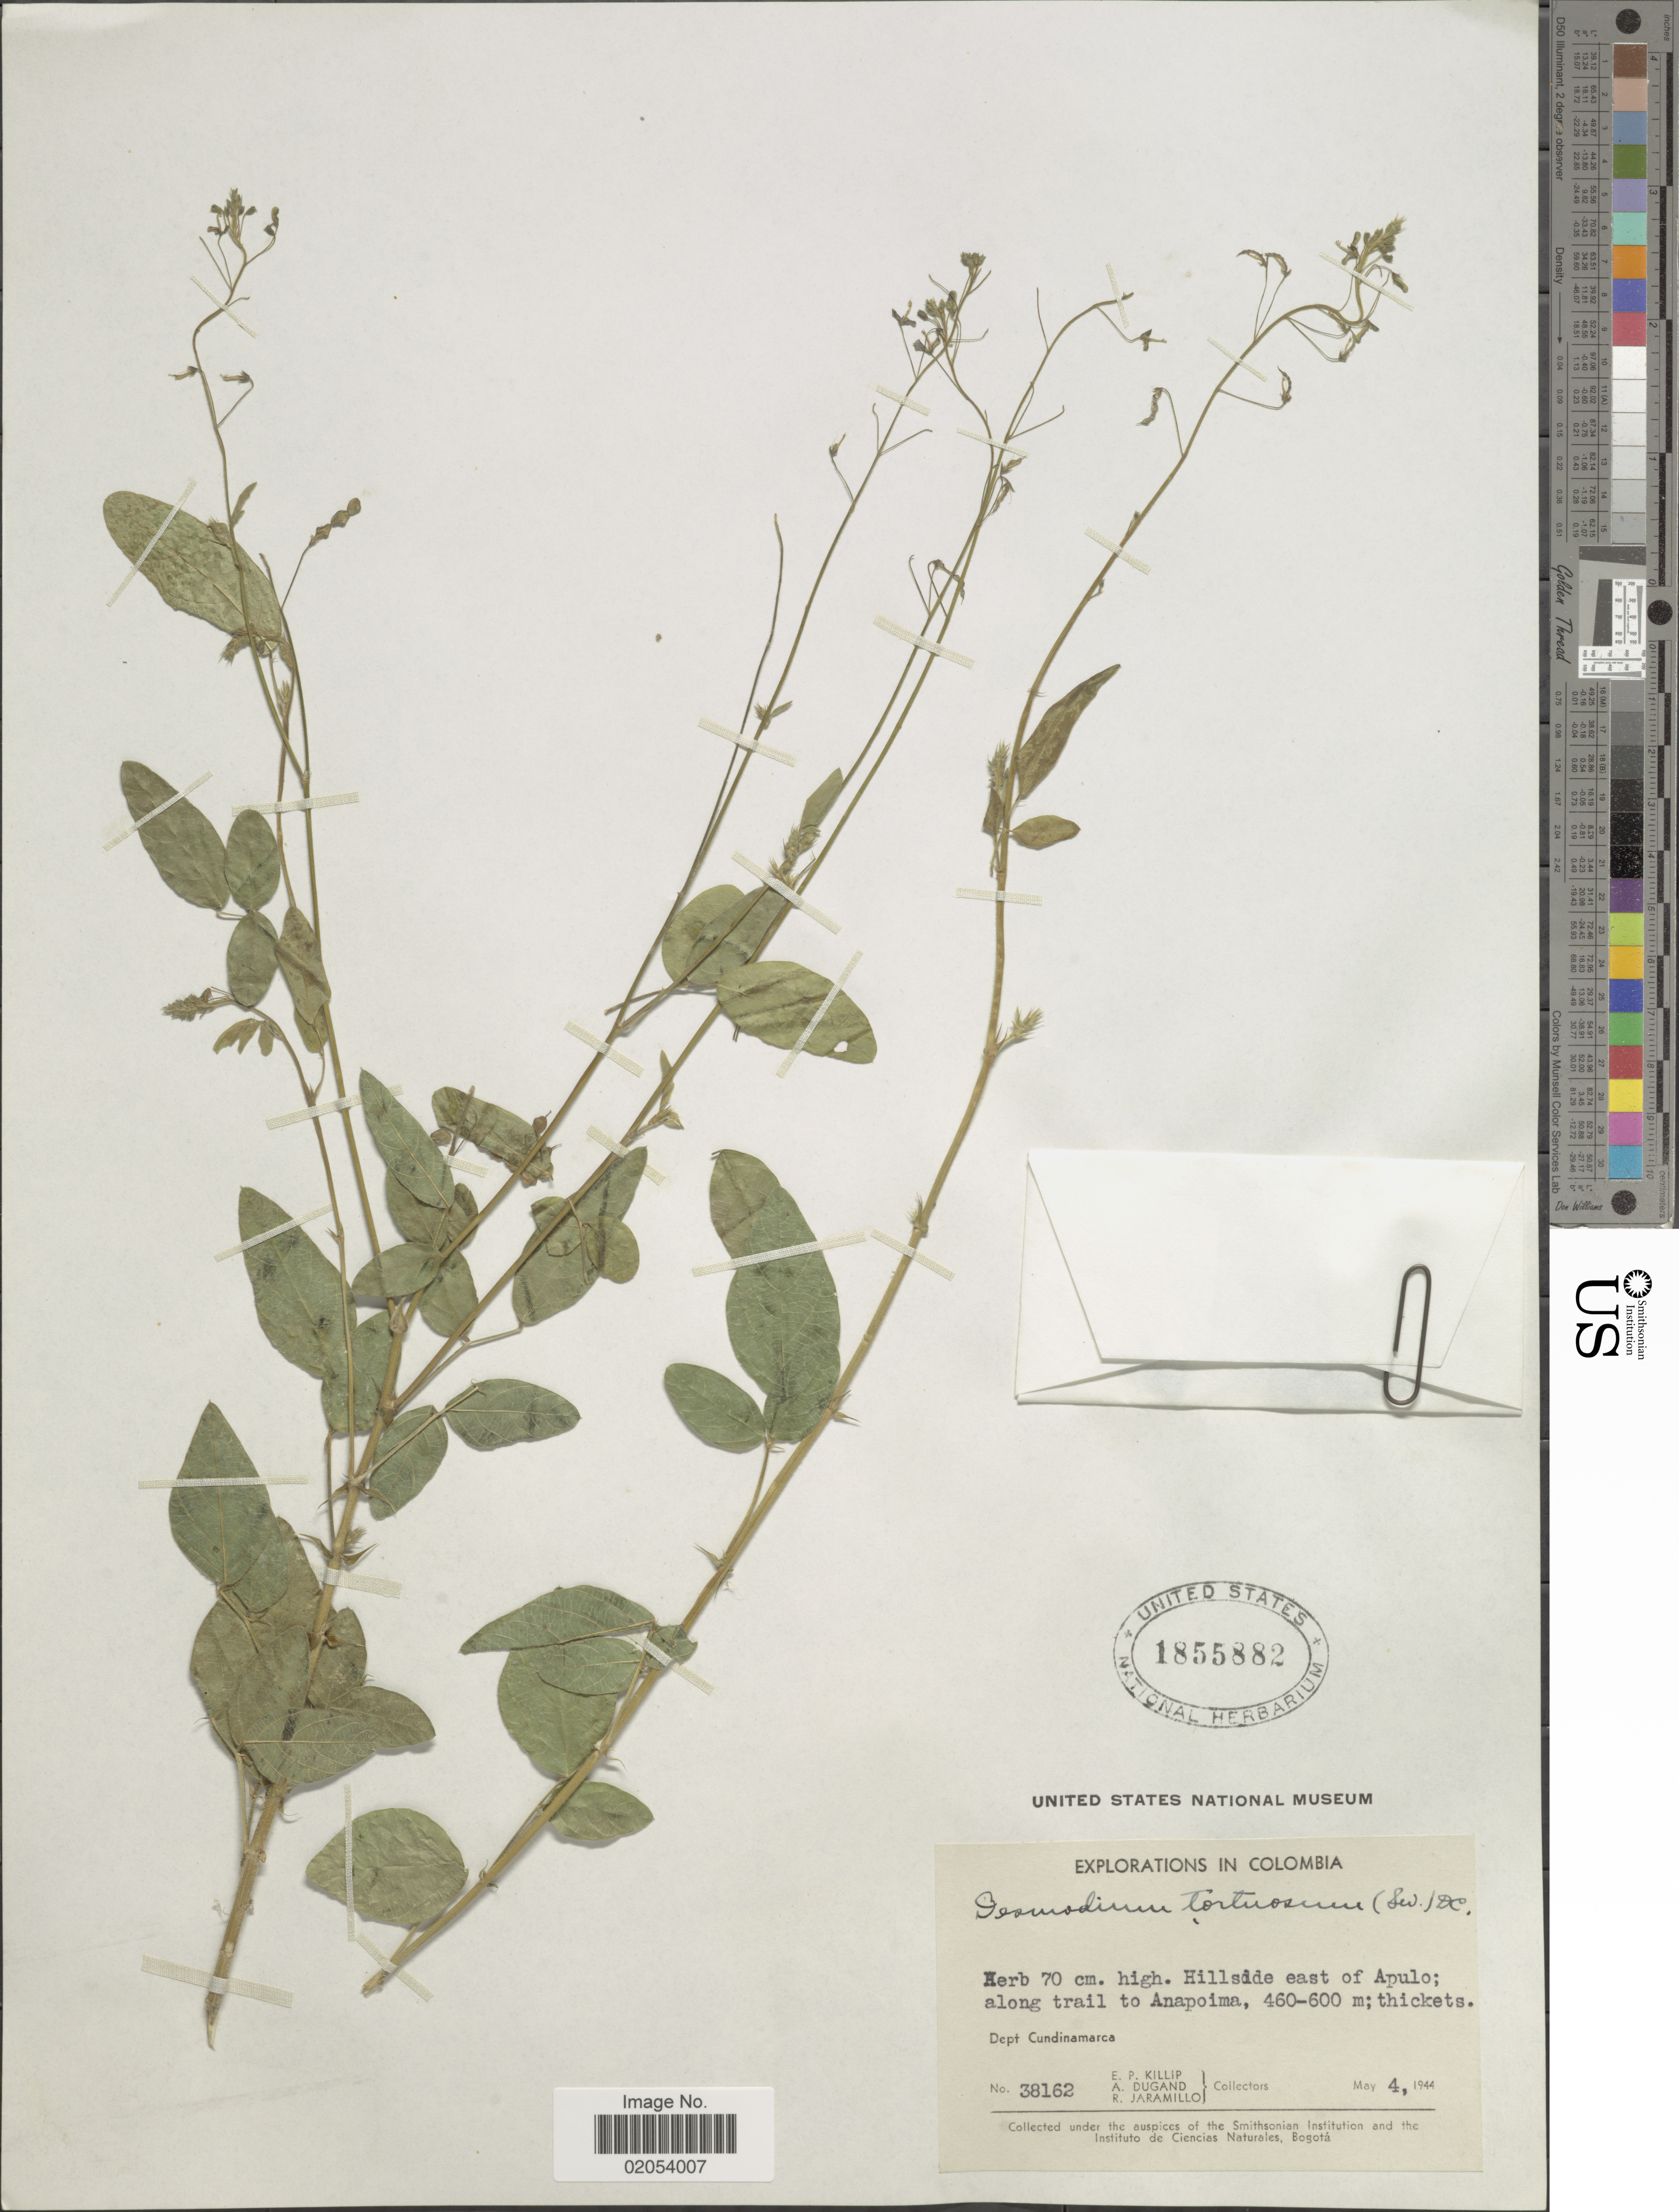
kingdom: Plantae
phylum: Tracheophyta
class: Magnoliopsida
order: Fabales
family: Fabaceae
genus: Desmodium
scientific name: Desmodium tortuosum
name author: (Sw.) DC.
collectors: E. P. Killip, A. Dugand & R. Jaramillo M.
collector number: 38162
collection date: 1944-05-04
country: Colombia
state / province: Cundinamarca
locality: Hillside east of Apulo; along trail to Anapoima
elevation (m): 460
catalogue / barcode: US 1855882